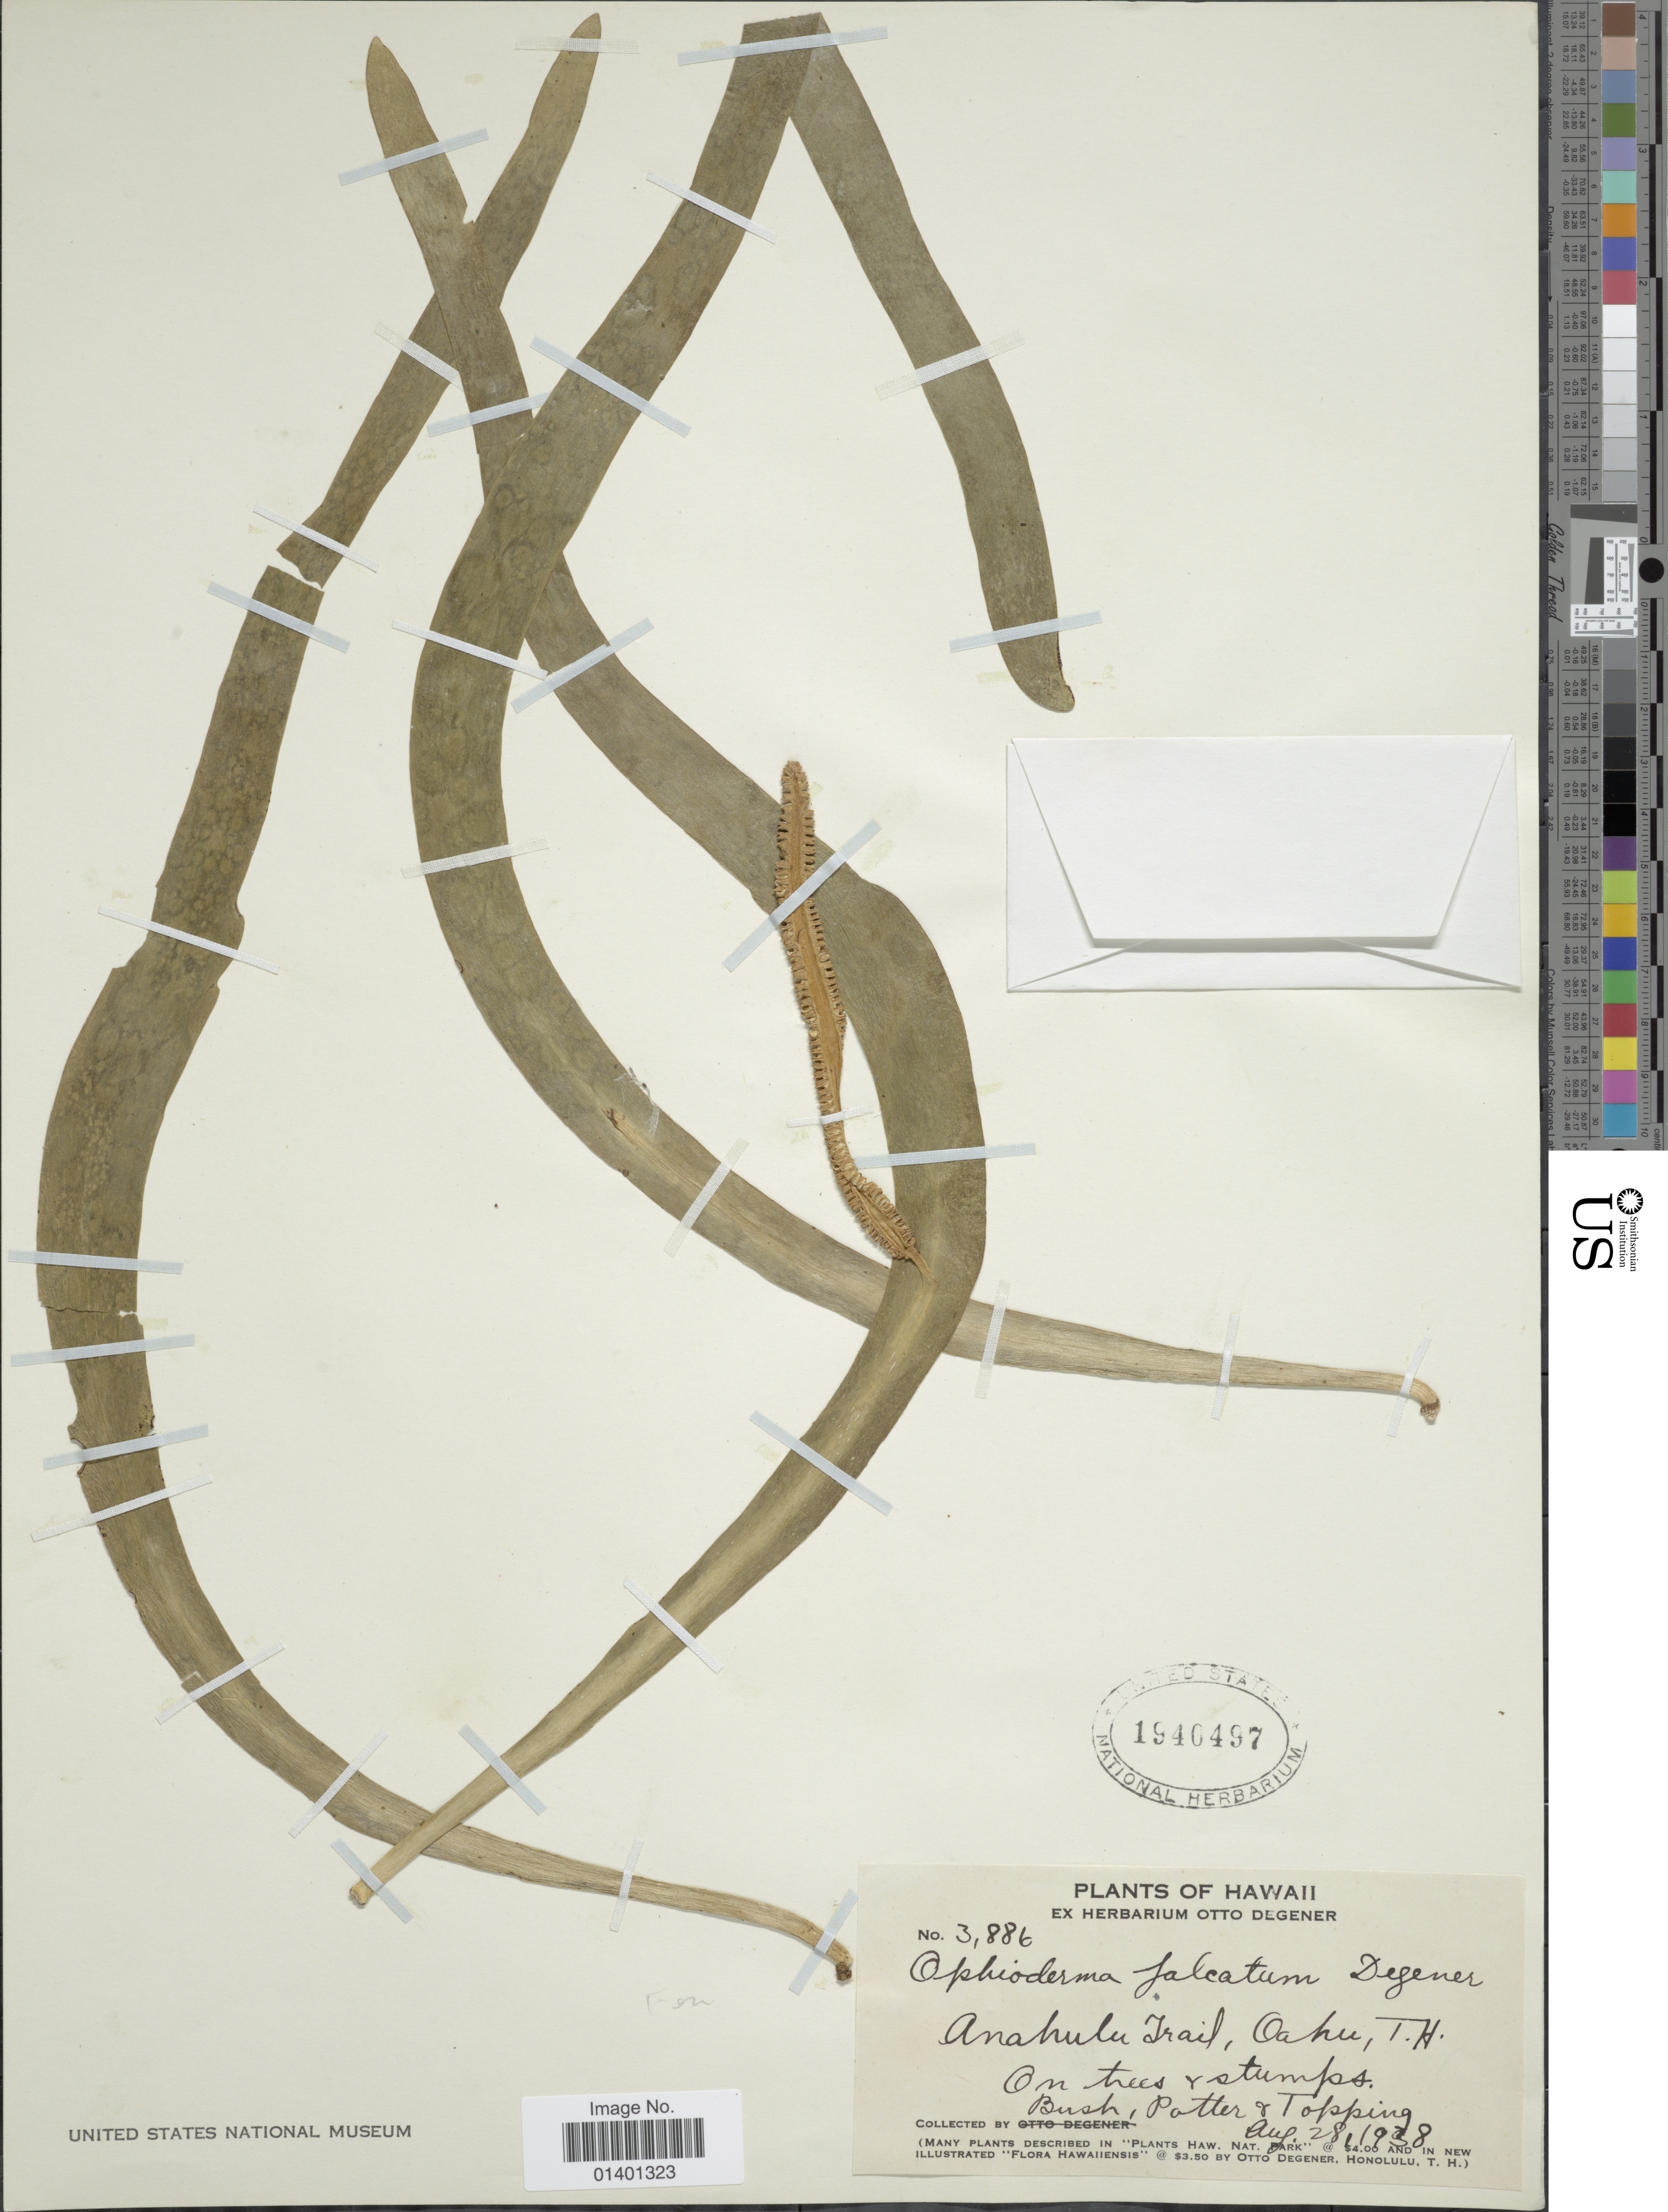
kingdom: Plantae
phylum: Tracheophyta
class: Polypodiopsida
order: Ophioglossales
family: Ophioglossaceae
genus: Ophioderma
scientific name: Ophioderma pendulum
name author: (L.) C. Presl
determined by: Wagner, W. L., (BOT), Smithsonian Institution - National Museum of Natural History (UNITED STATES)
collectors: B, Patter & Topping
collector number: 3886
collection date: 1938-08-28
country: United States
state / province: Hawaii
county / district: Honolulu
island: Oahu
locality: Anahulu Trail, Oahu, T.H.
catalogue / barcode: US 1940497